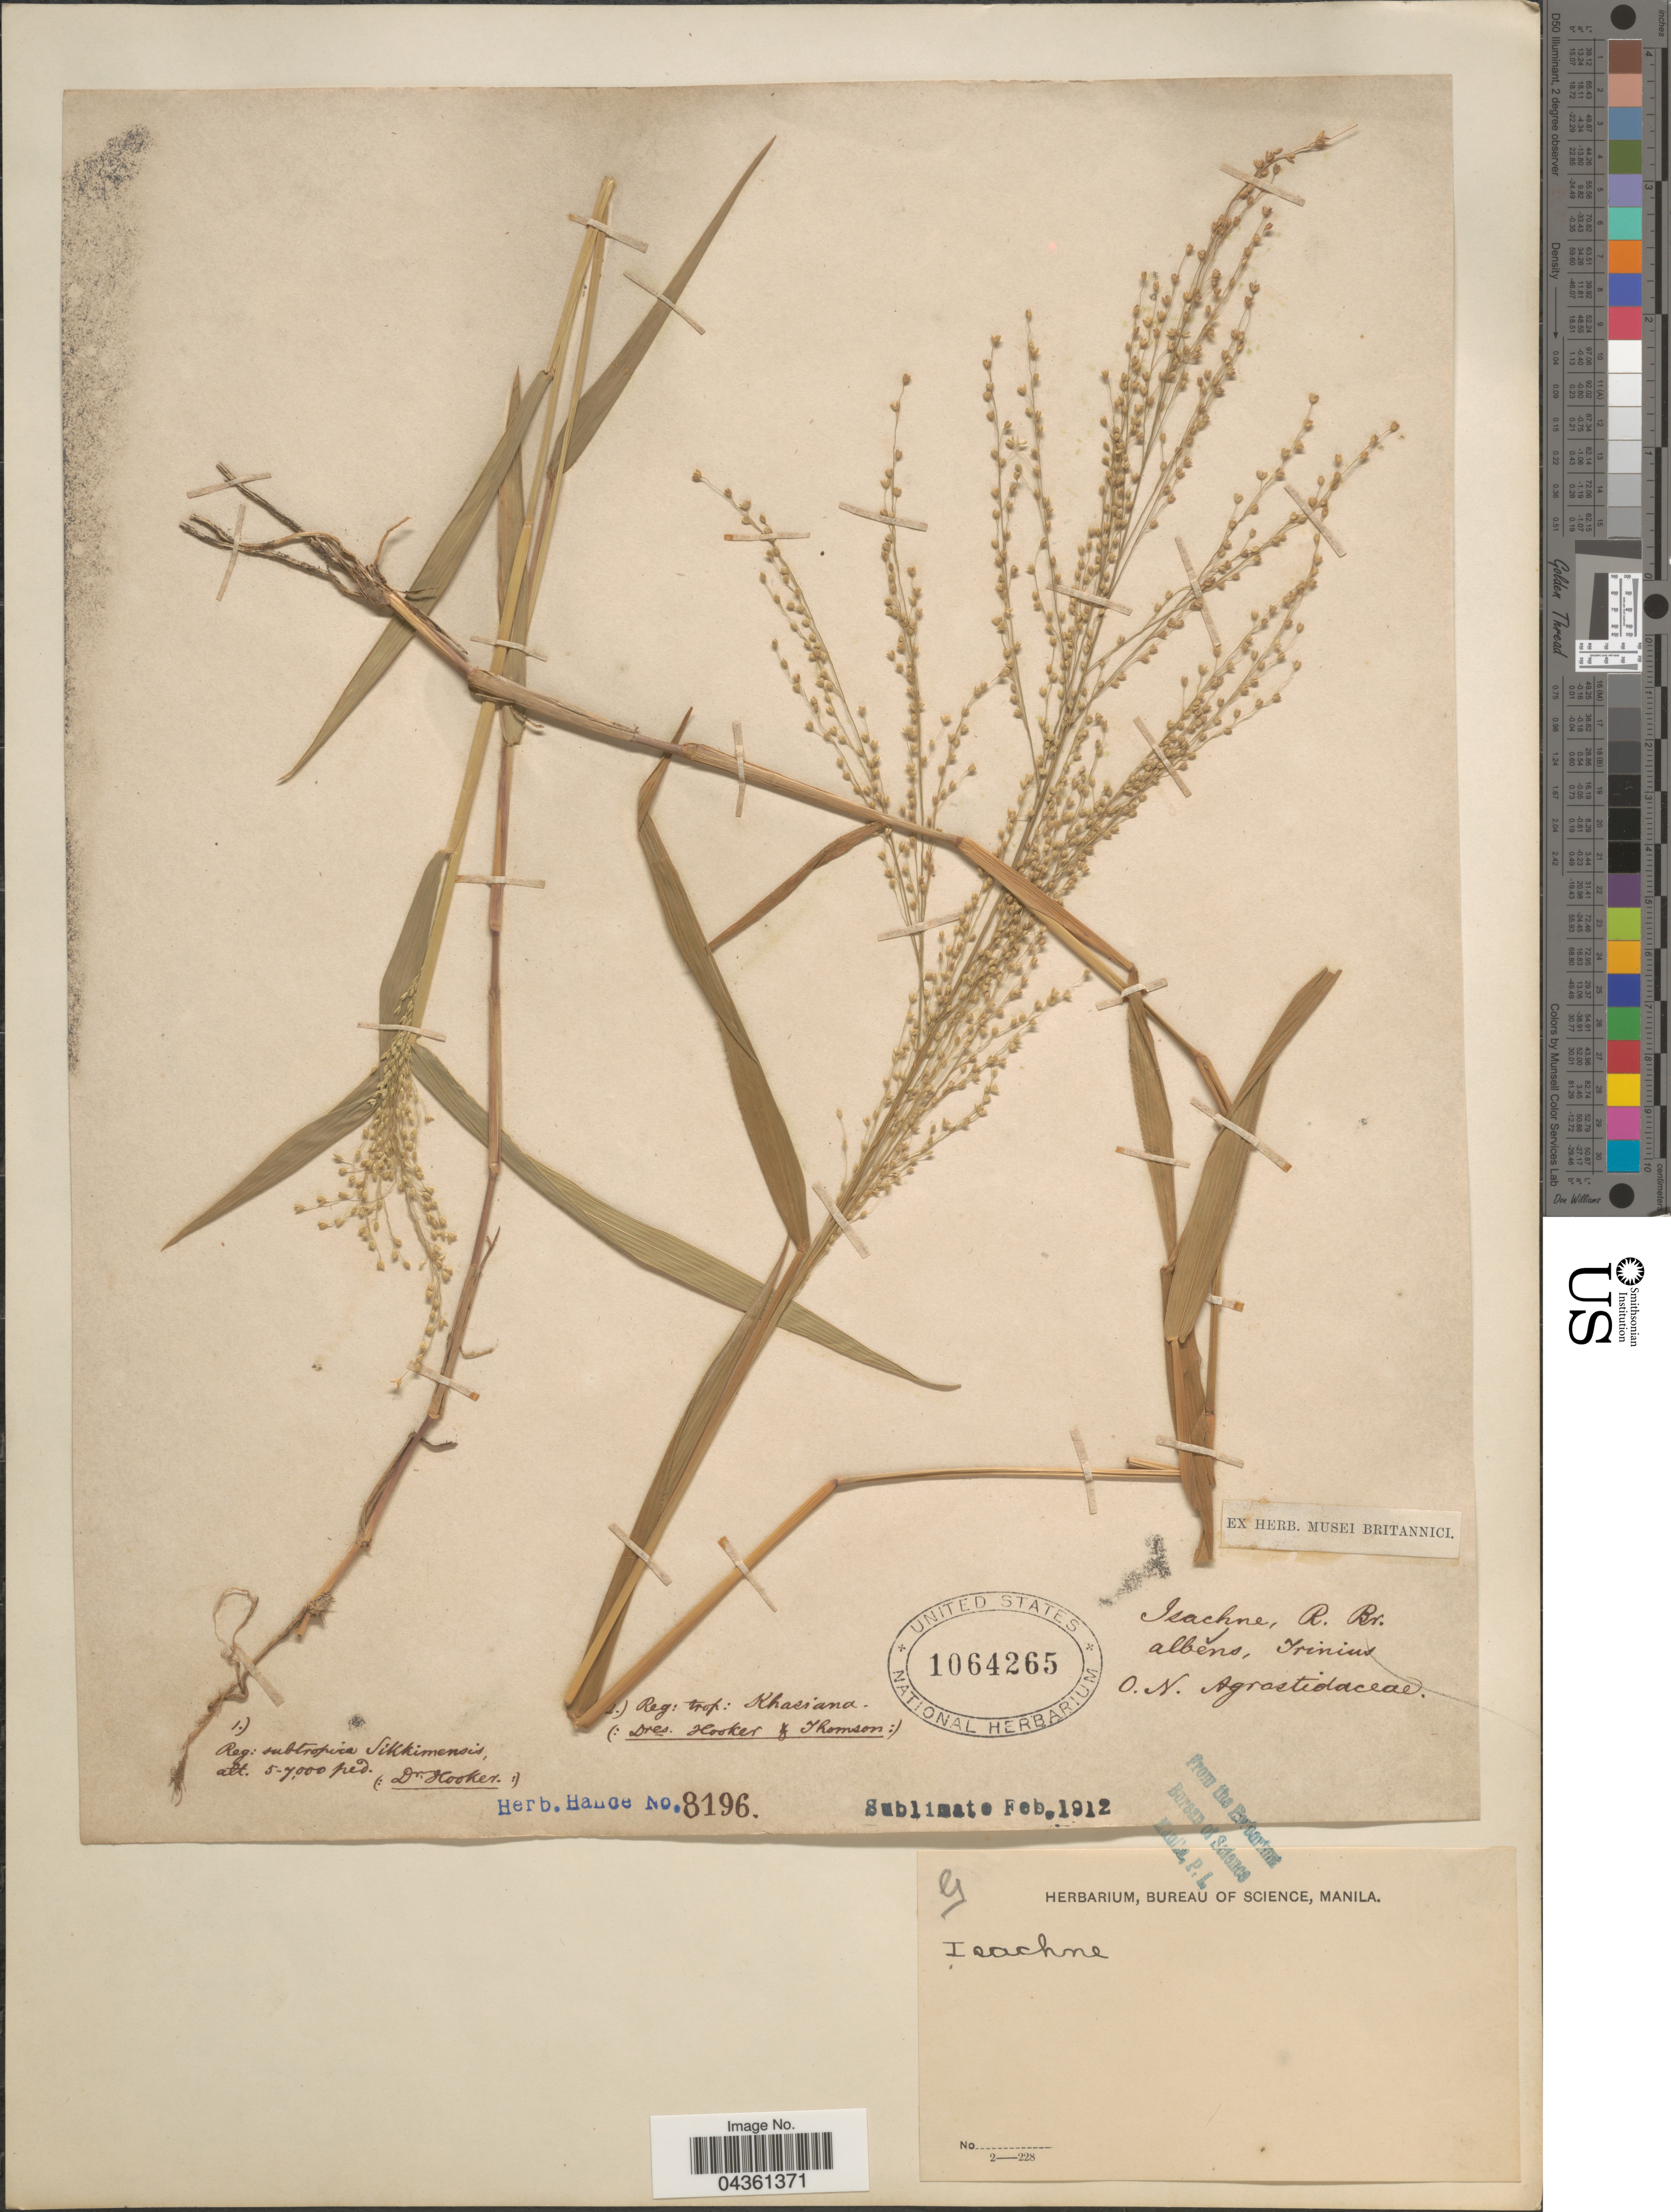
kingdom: Plantae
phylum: Tracheophyta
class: Liliopsida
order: Poales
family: Poaceae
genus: Isachne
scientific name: Isachne albens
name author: Trin.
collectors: Dr. Hooker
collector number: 8196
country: India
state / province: Sikkim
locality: Reg: subtropica Sikkimensis.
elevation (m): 1524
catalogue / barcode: US 1064265